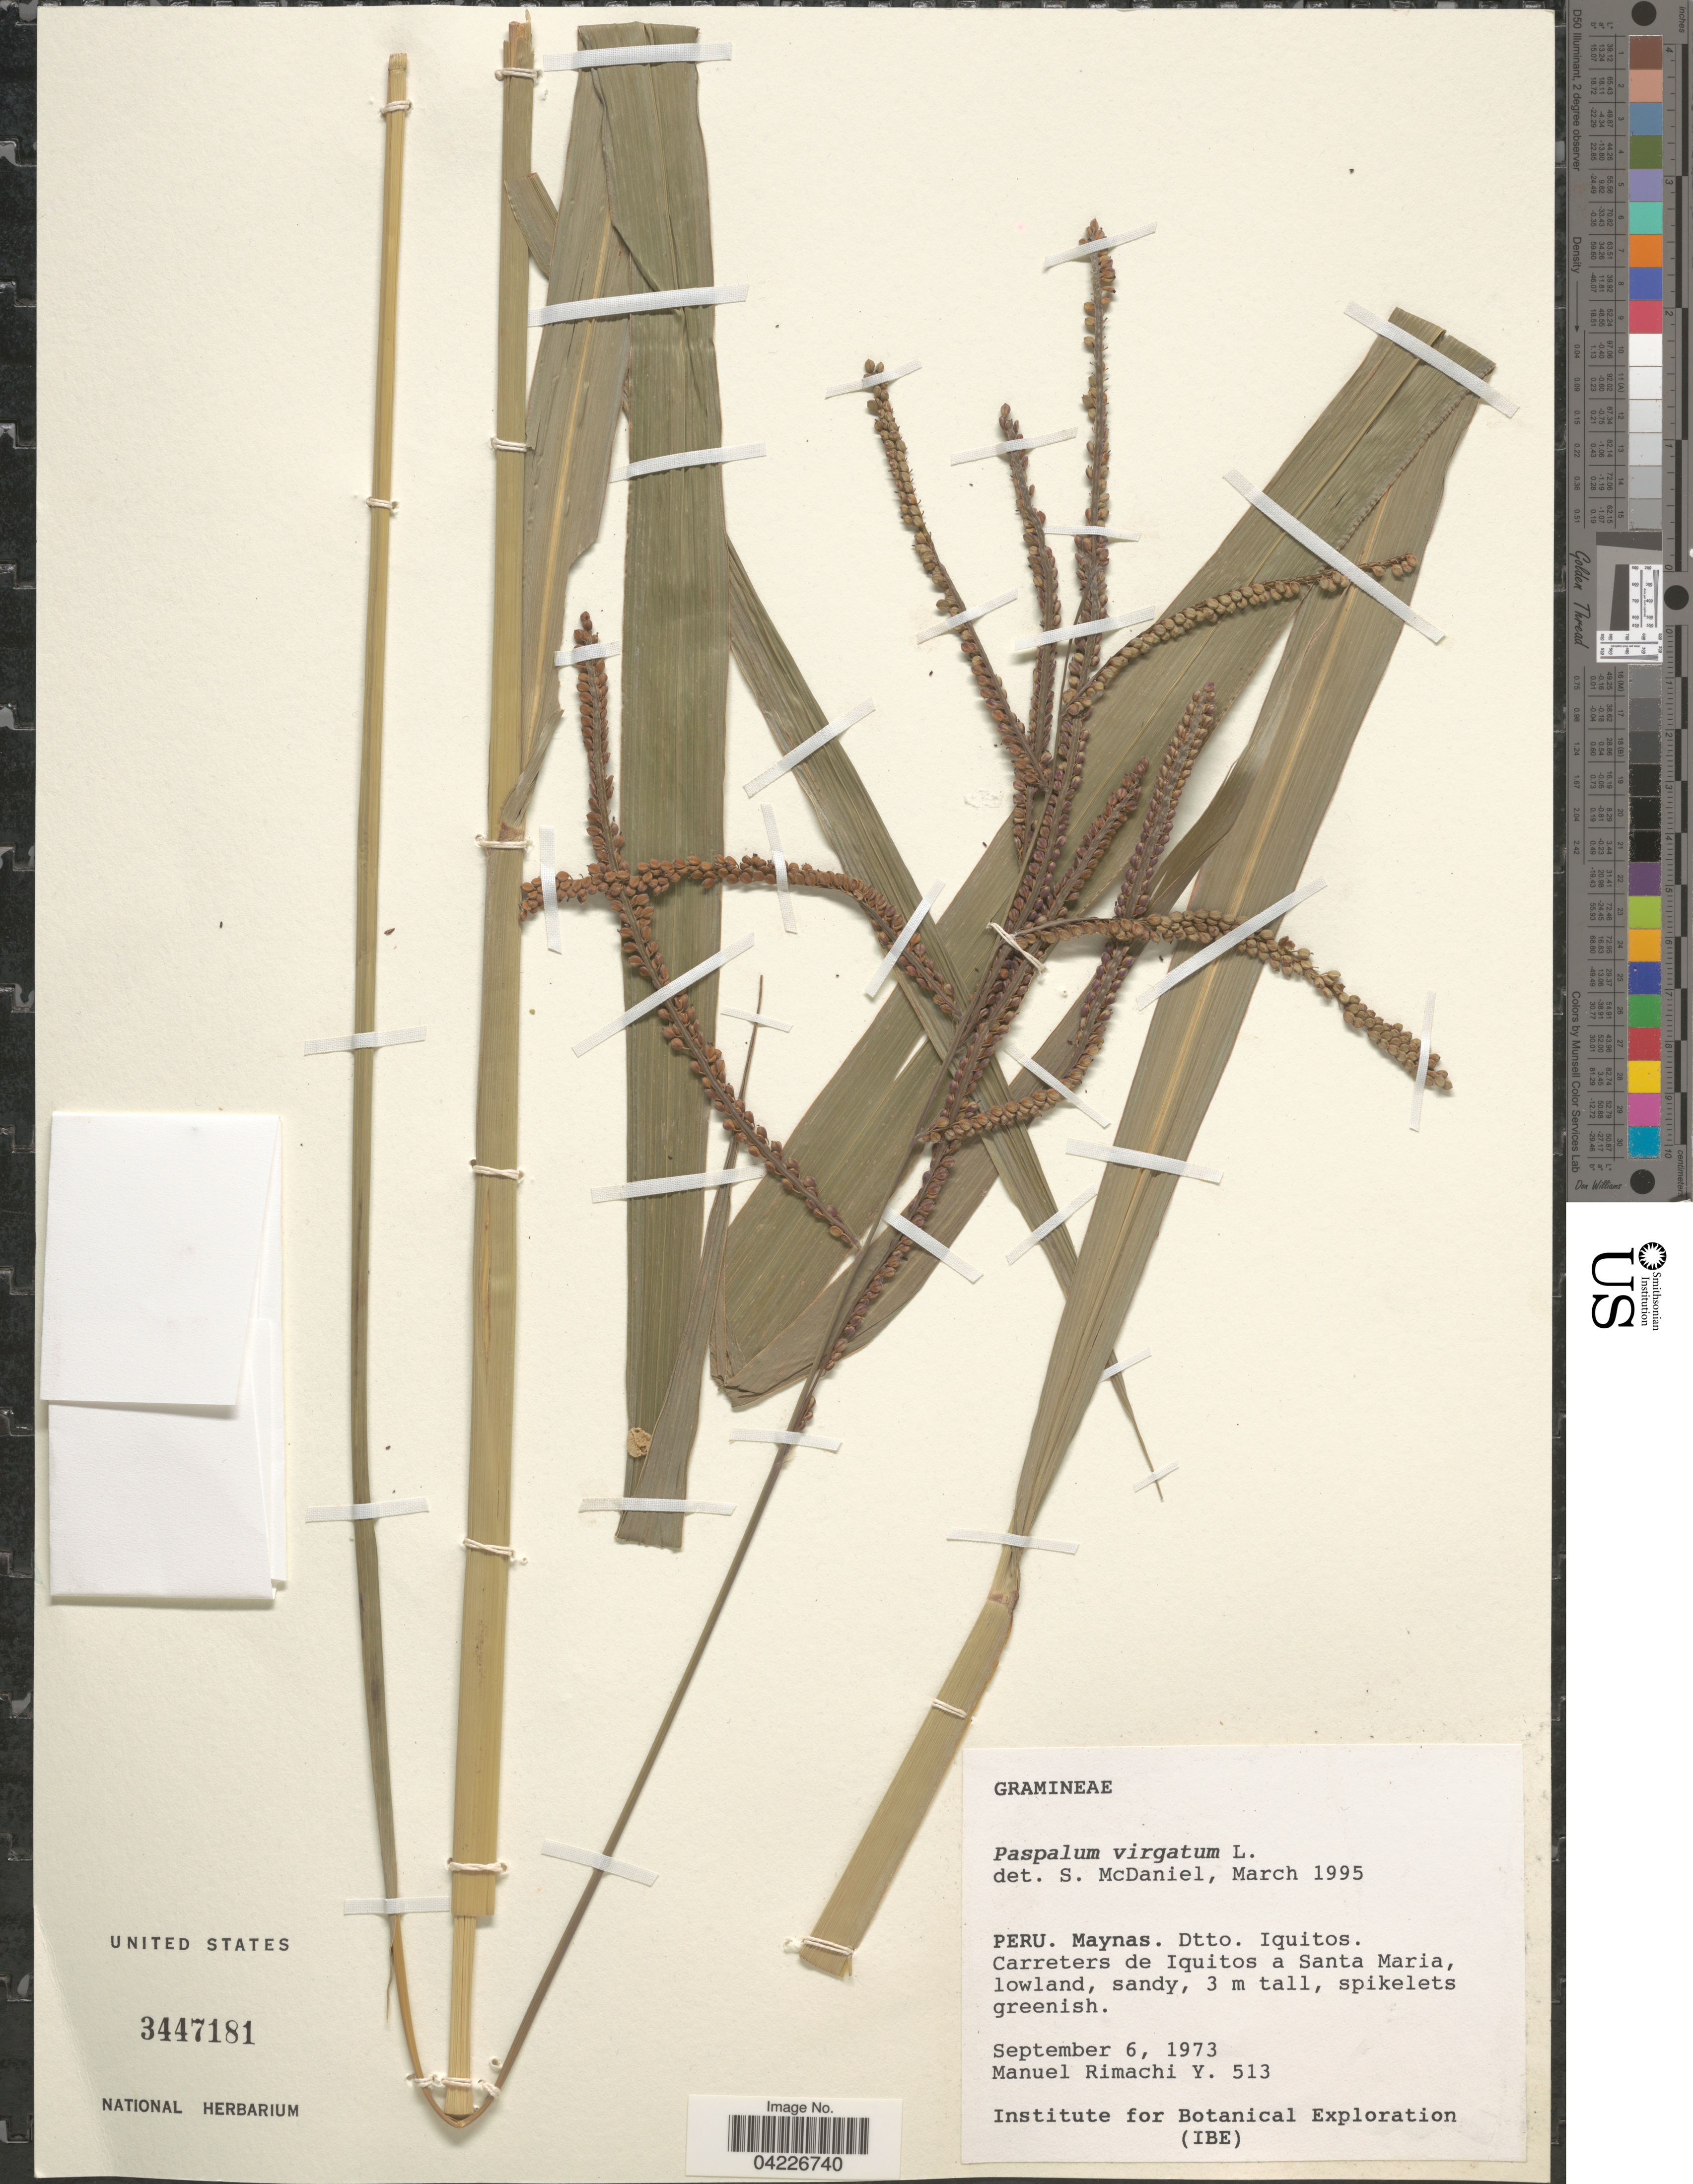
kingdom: Plantae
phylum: Tracheophyta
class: Liliopsida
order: Poales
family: Poaceae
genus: Paspalum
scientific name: Paspalum virgatum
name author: L.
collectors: M. Rimachi Y.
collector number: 513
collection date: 1973-09-06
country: Peru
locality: Maynas. Dtto. Iquitos. Carreters de Iquitos a Santa Maria. Institute for Botanical Exploration (IBE).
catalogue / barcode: US 3447181